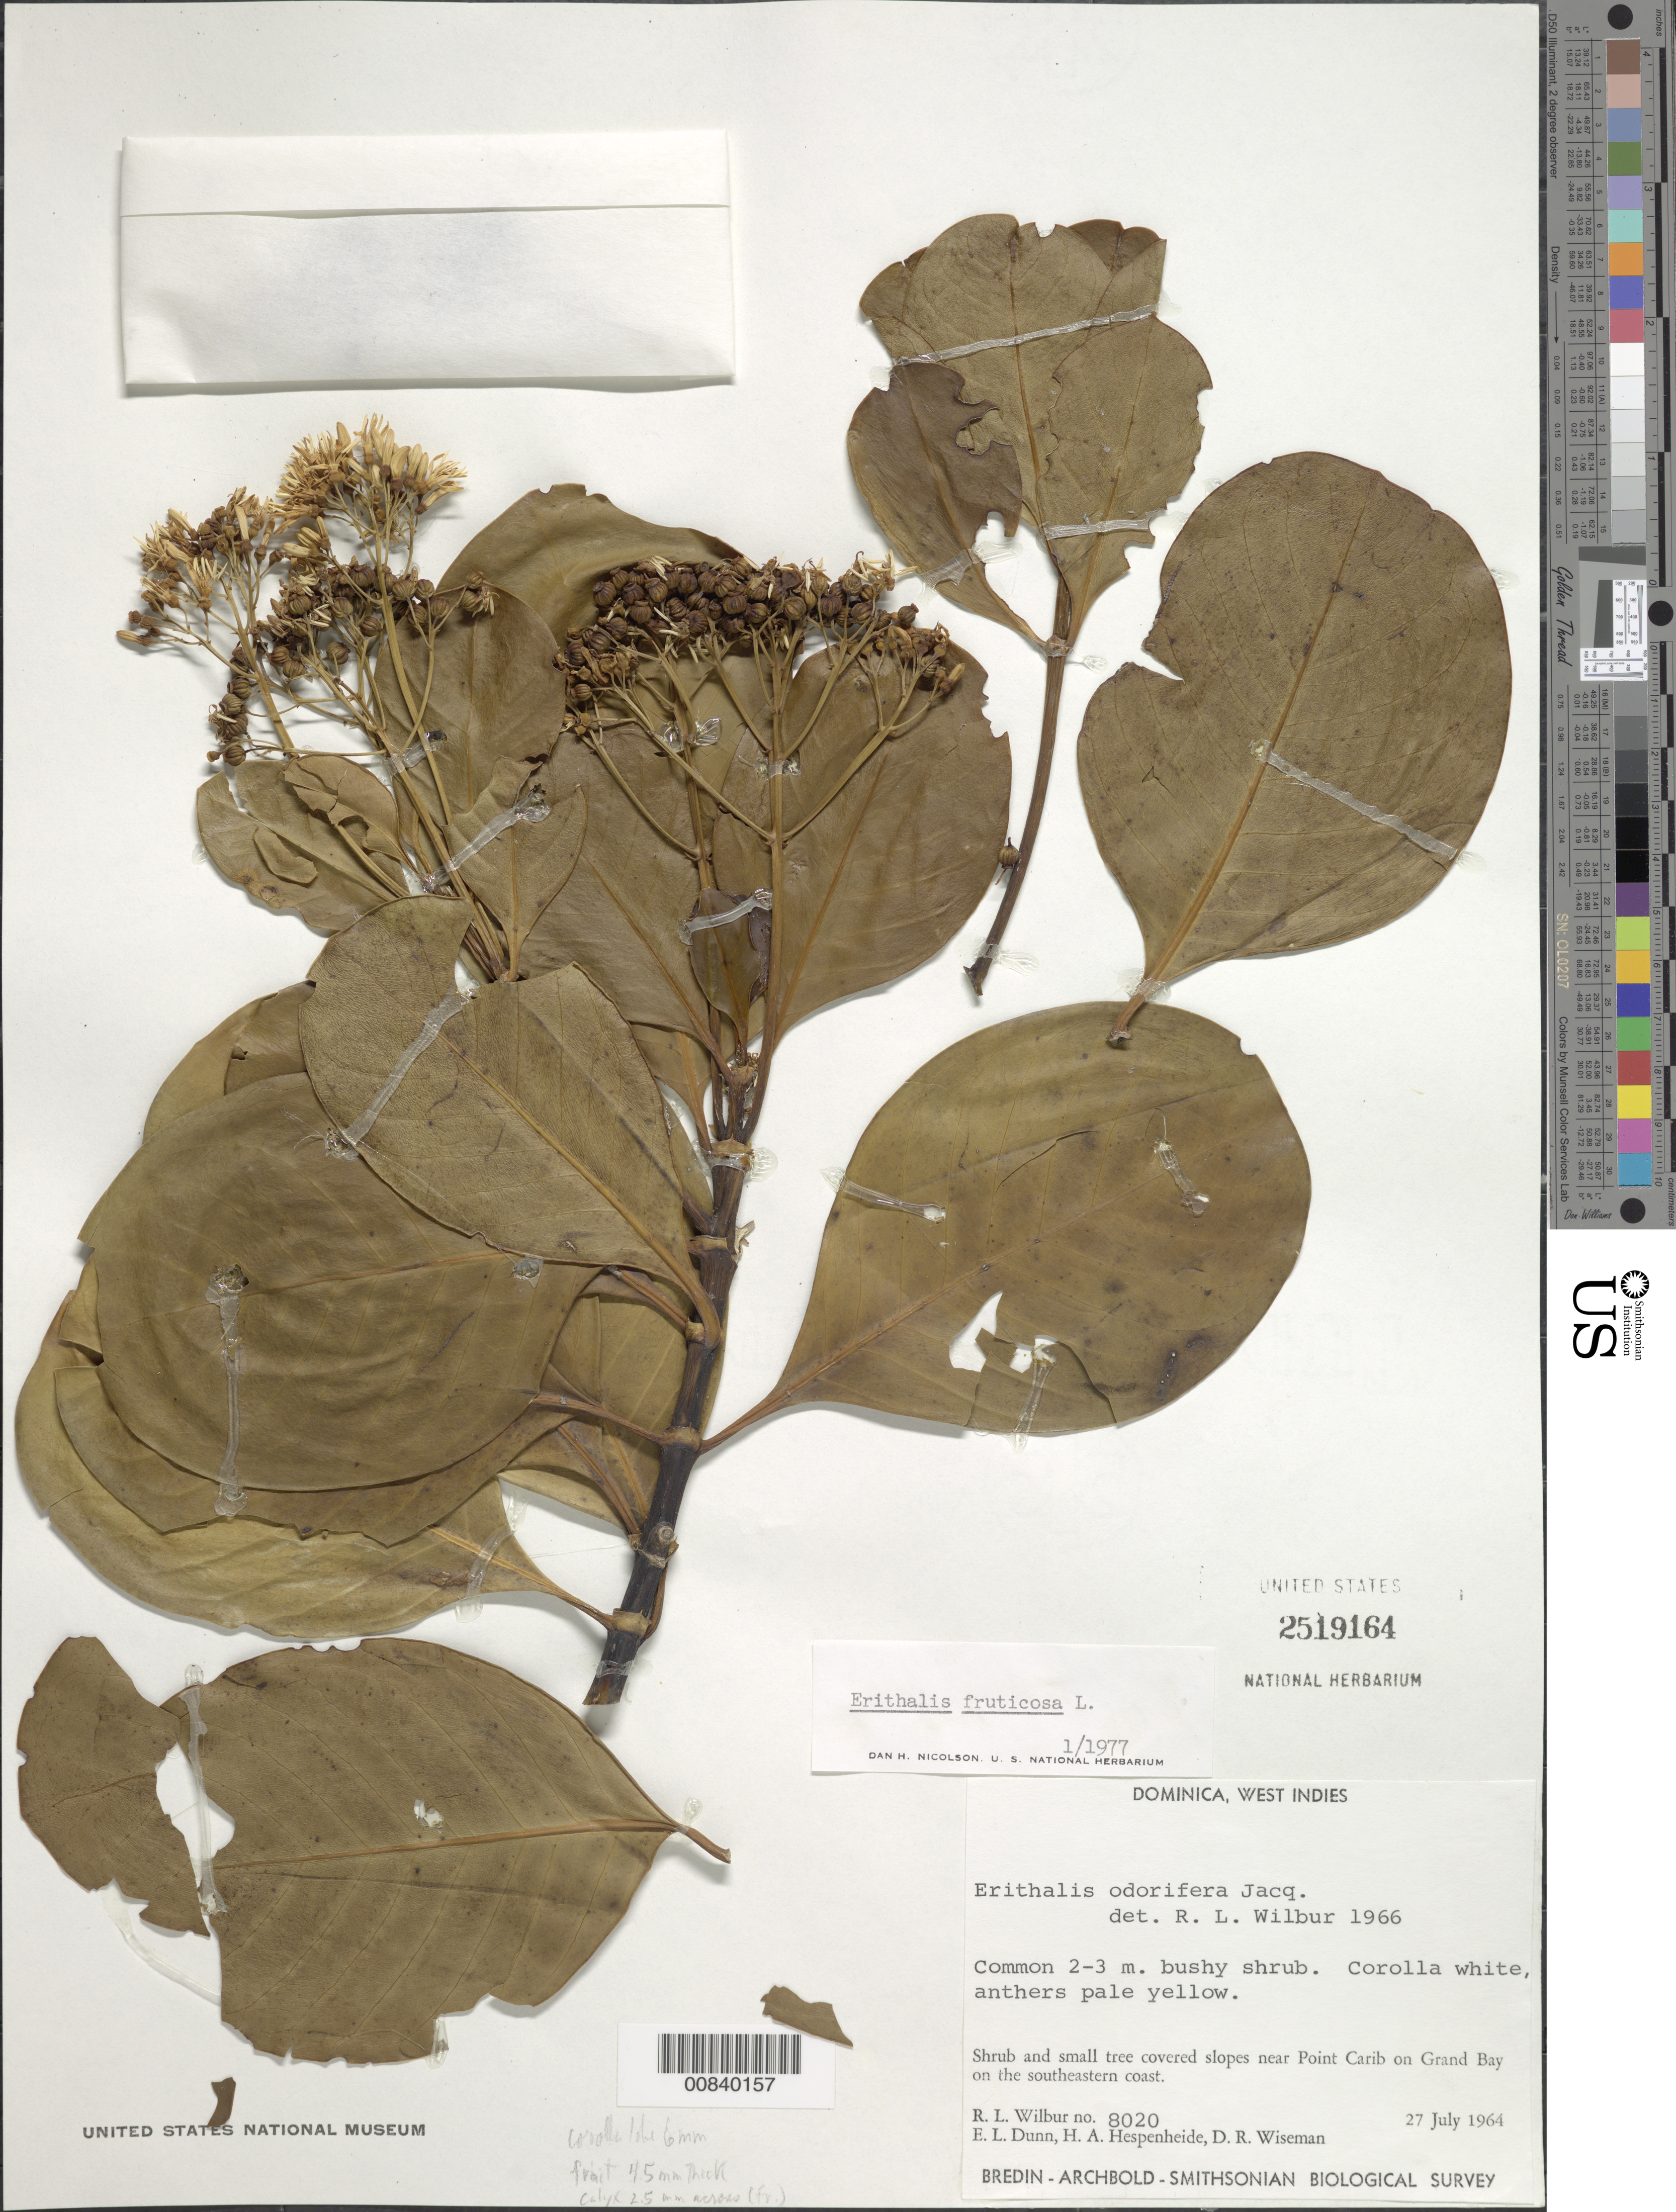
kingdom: Plantae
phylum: Tracheophyta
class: Magnoliopsida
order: Gentianales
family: Rubiaceae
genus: Erithalis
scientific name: Erithalis fruticosa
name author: L.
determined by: Nicolson, Dan H.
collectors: R. L. Wilbur, E. Dunn, H. A. Hespenheide & D. R. Wiseman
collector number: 8020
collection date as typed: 27 Jul 1964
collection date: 1964-07-27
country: Dominica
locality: Near Point Carib on Grand Bay, on the southeastern coast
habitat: Shrub and tree-covered slopes near point on bay, on the coast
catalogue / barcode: US 2519164